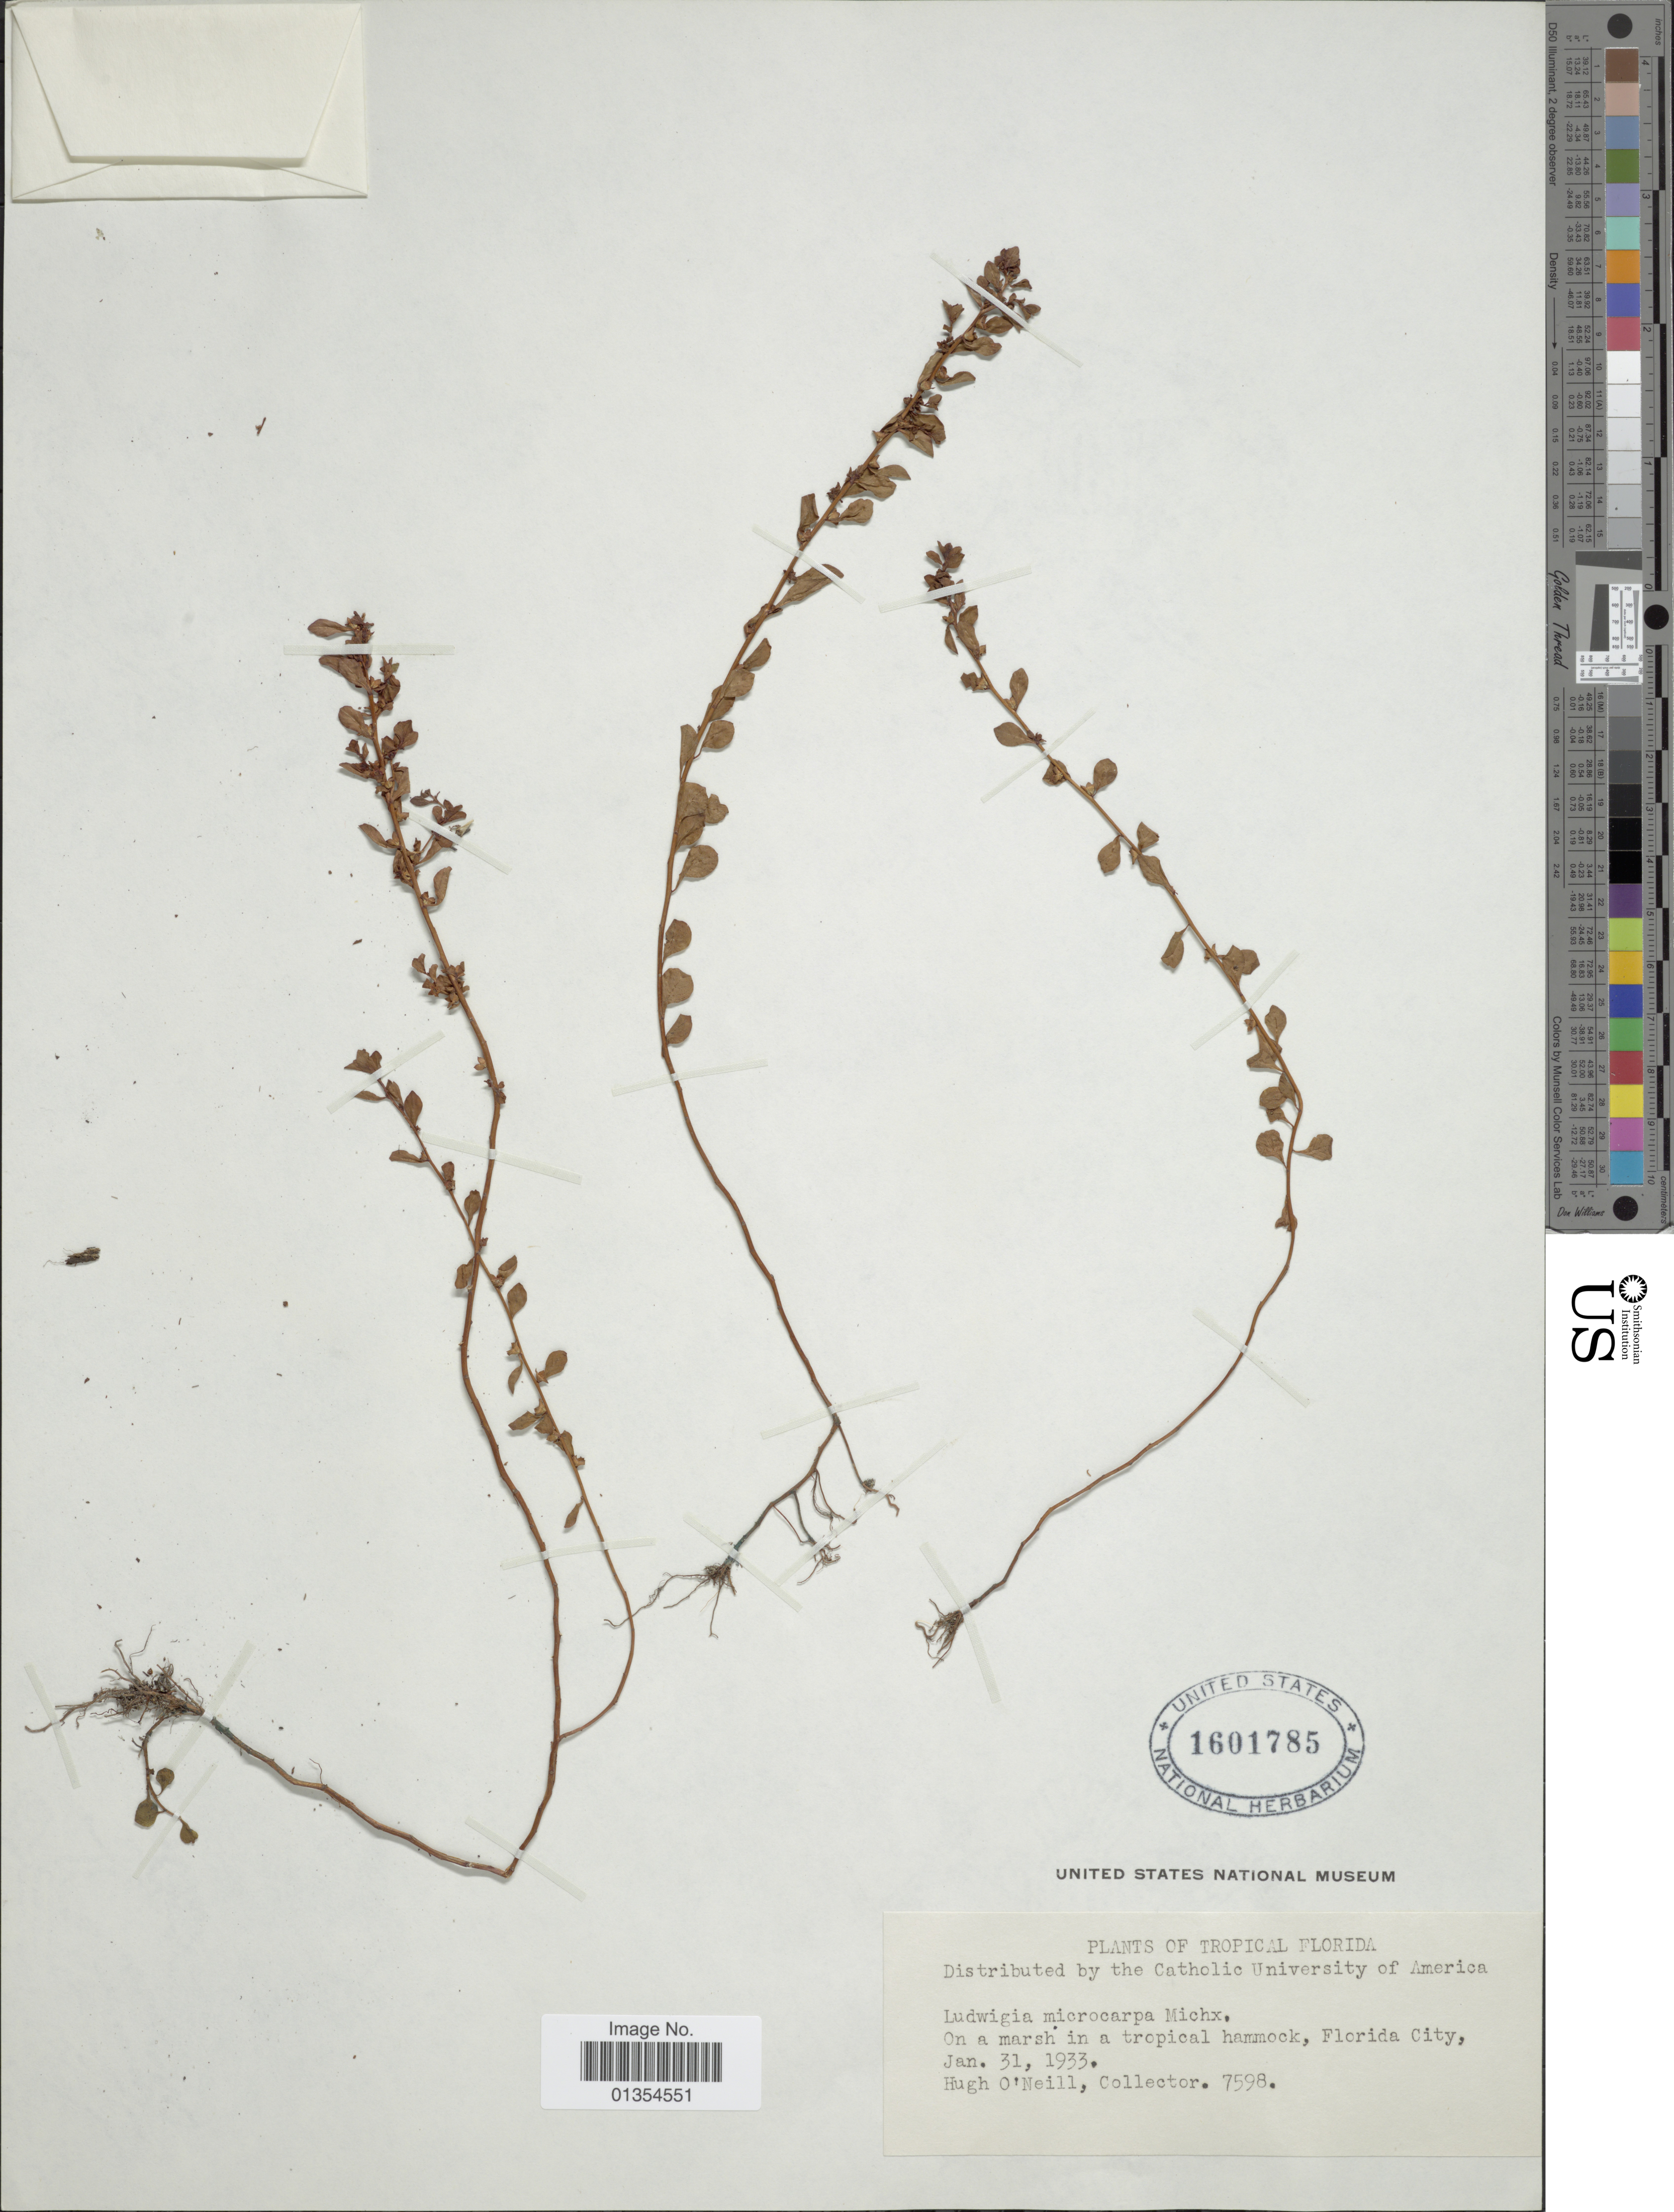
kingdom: Plantae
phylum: Tracheophyta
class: Magnoliopsida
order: Myrtales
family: Onagraceae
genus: Ludwigia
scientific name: Ludwigia microcarpa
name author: Michx.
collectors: H. T. O' Neill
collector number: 7598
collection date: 1933-01-31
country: United States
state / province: Florida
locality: Tropical Florida, Florida City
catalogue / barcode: US 1601785